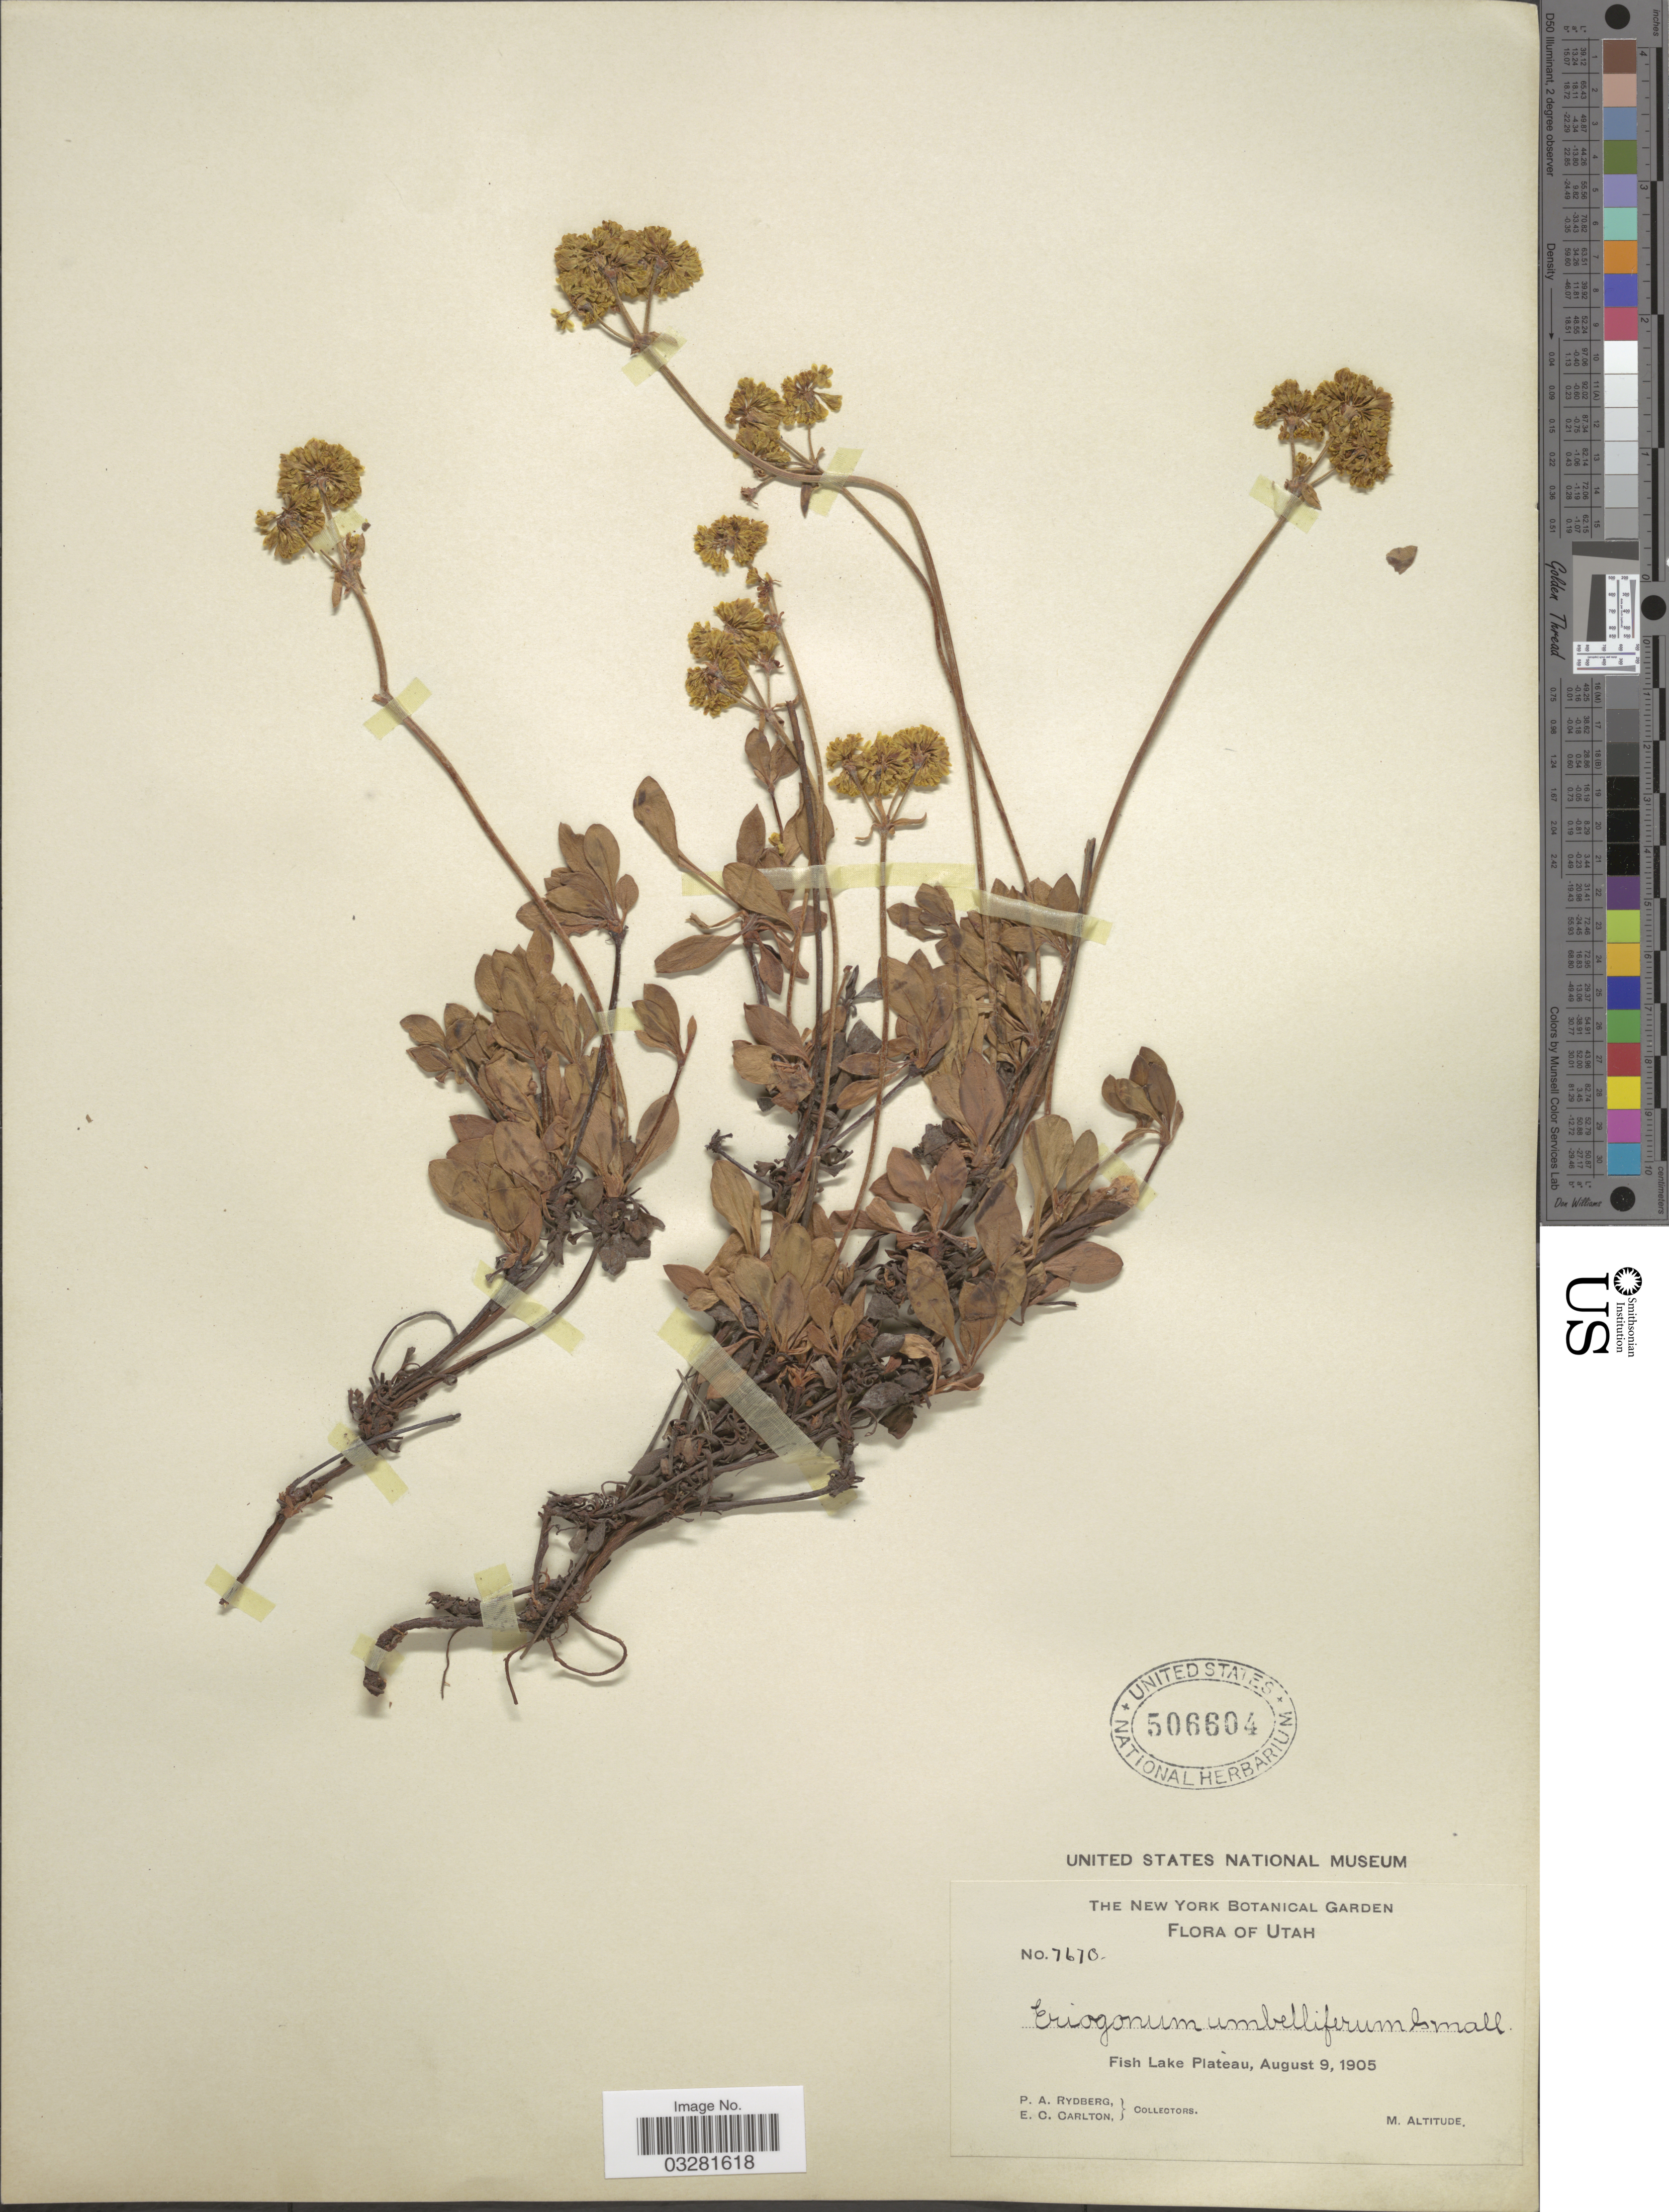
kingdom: Plantae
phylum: Tracheophyta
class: Magnoliopsida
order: Caryophyllales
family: Polygonaceae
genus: Eriogonum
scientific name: Eriogonum umbellatum var. intectum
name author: A. Nelson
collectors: P. A. Rydberg & E. Carlton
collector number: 7678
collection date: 1905-08-09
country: United States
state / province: Utah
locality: Fish Lake Plateau.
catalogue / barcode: US 506604